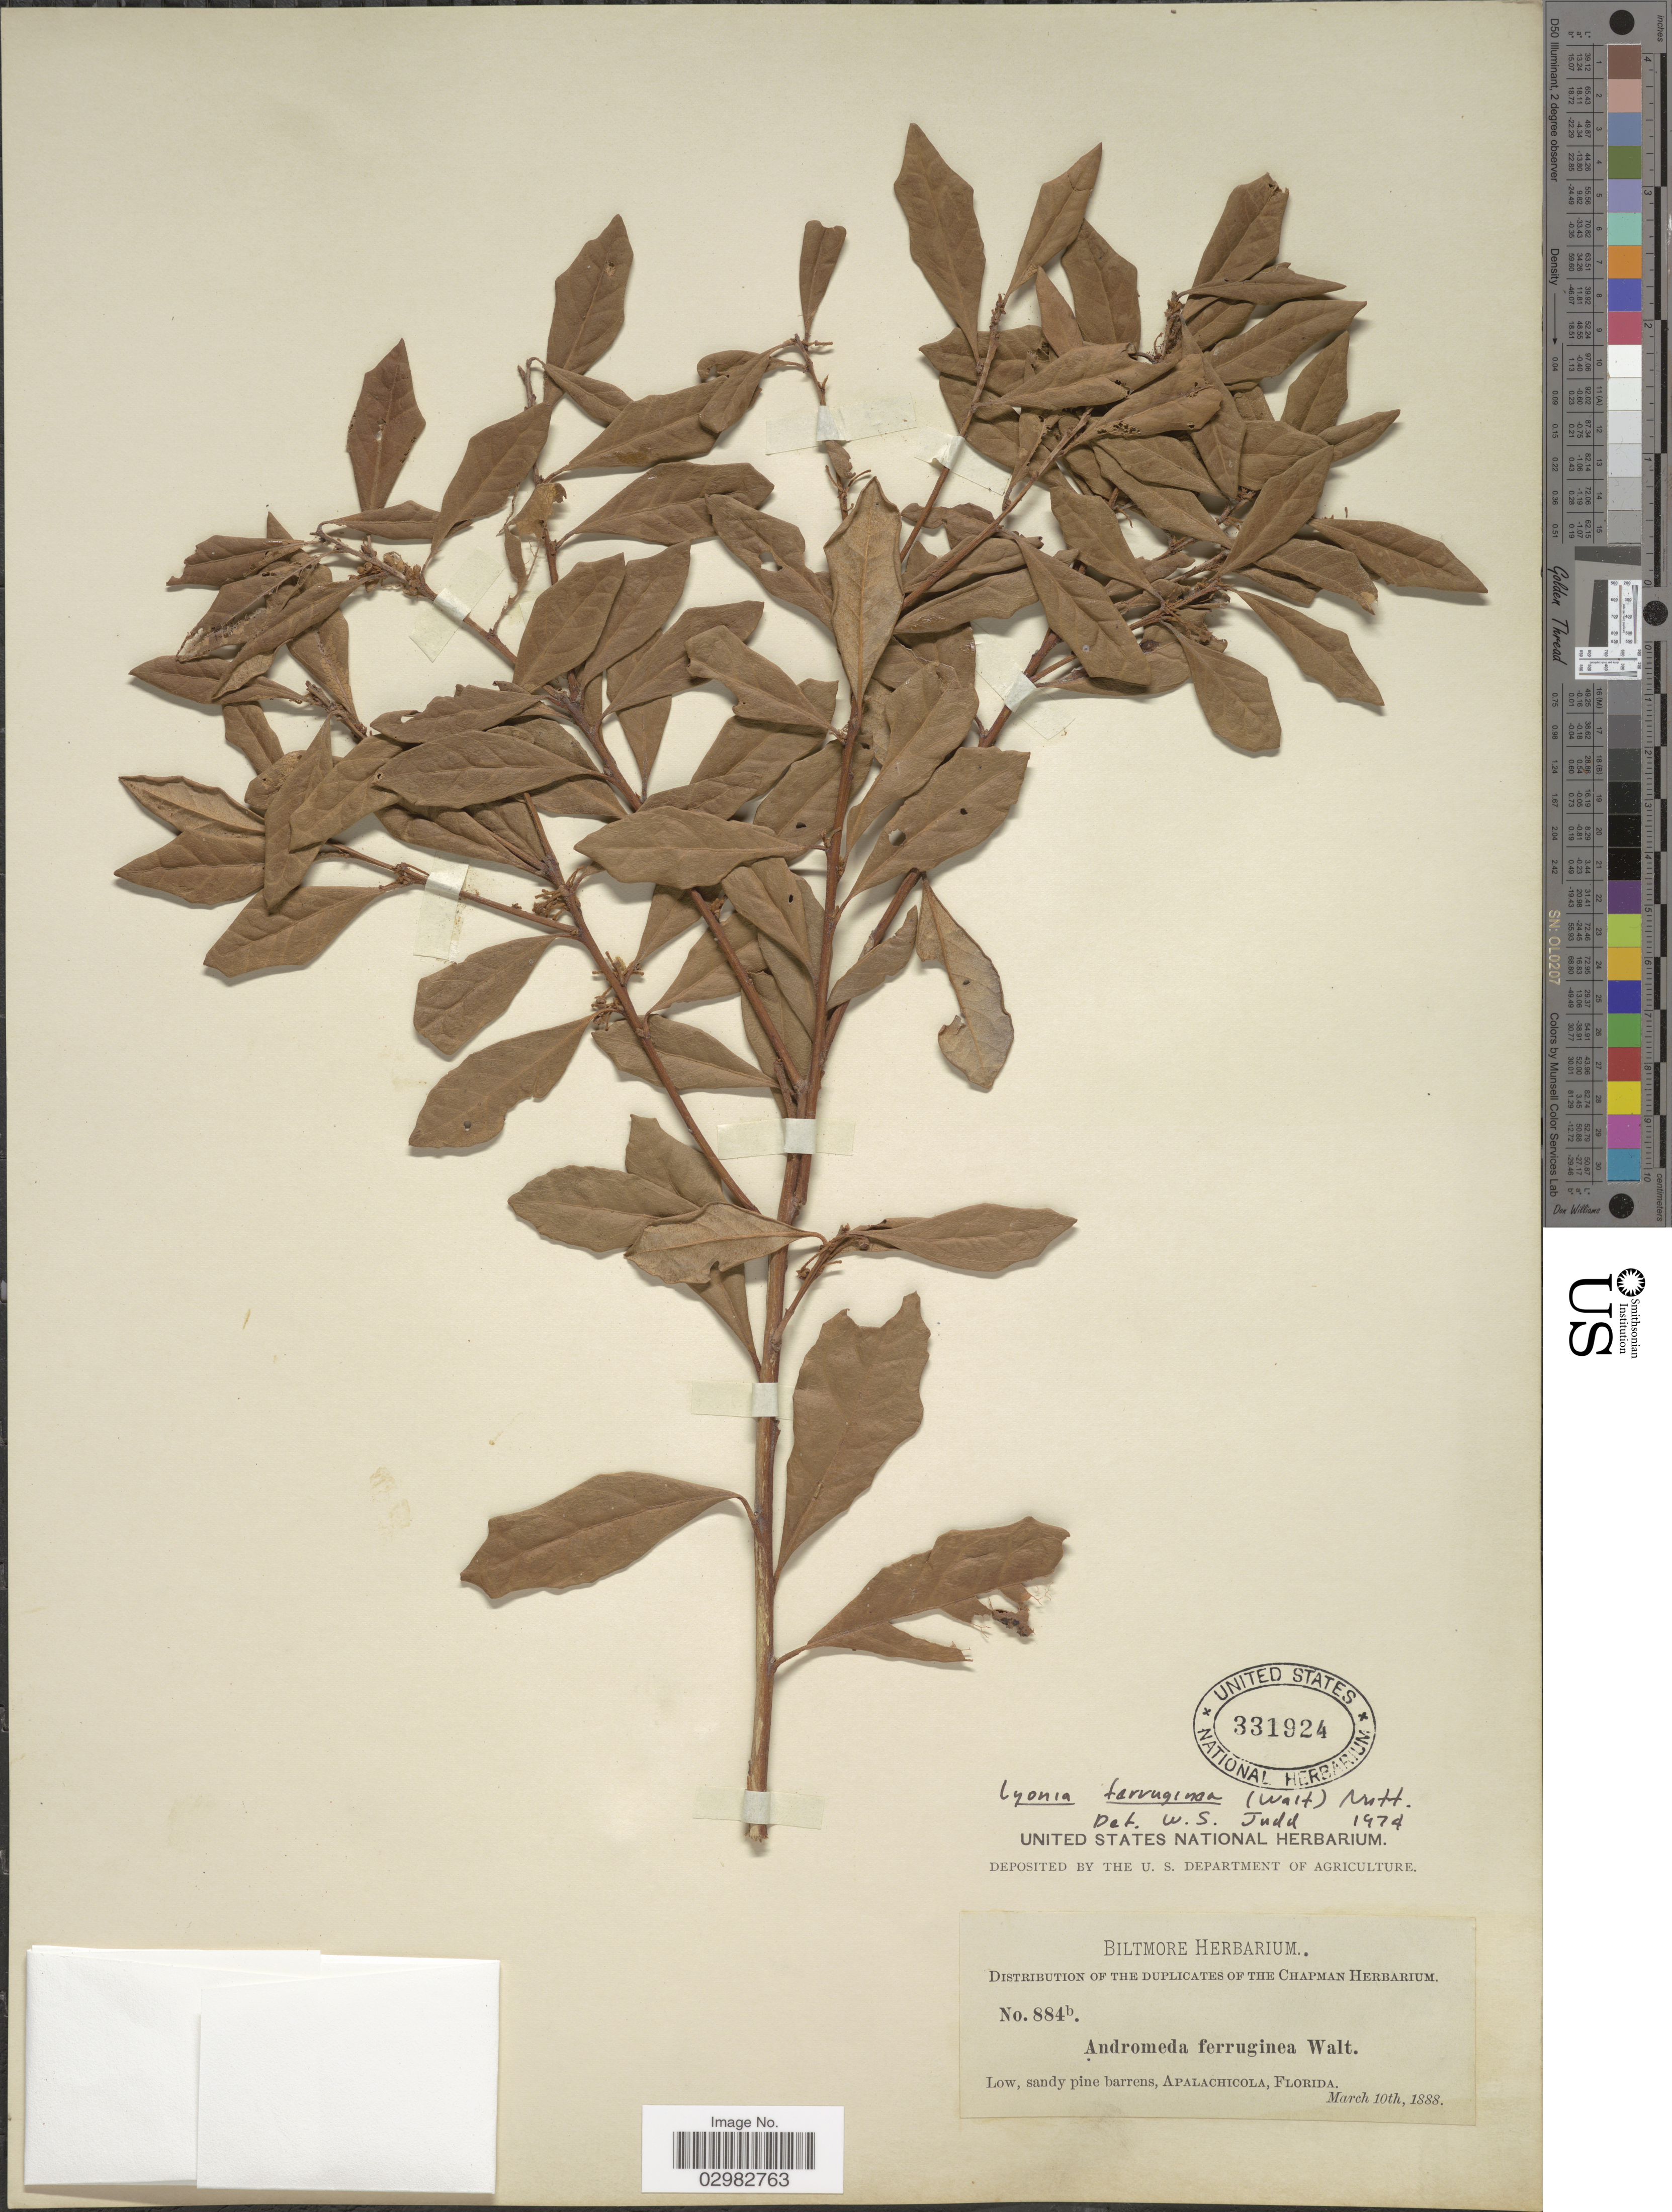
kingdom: Plantae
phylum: Tracheophyta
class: Magnoliopsida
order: Ericales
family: Ericaceae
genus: Lyonia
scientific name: Lyonia fruticosa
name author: (Michx.) G.S. Torr.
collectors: ex herb. Biltmore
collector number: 884b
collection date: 1888-03-10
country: United States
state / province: Florida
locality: Low, sandy pine barrens, Apalachicola.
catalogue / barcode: US 331924